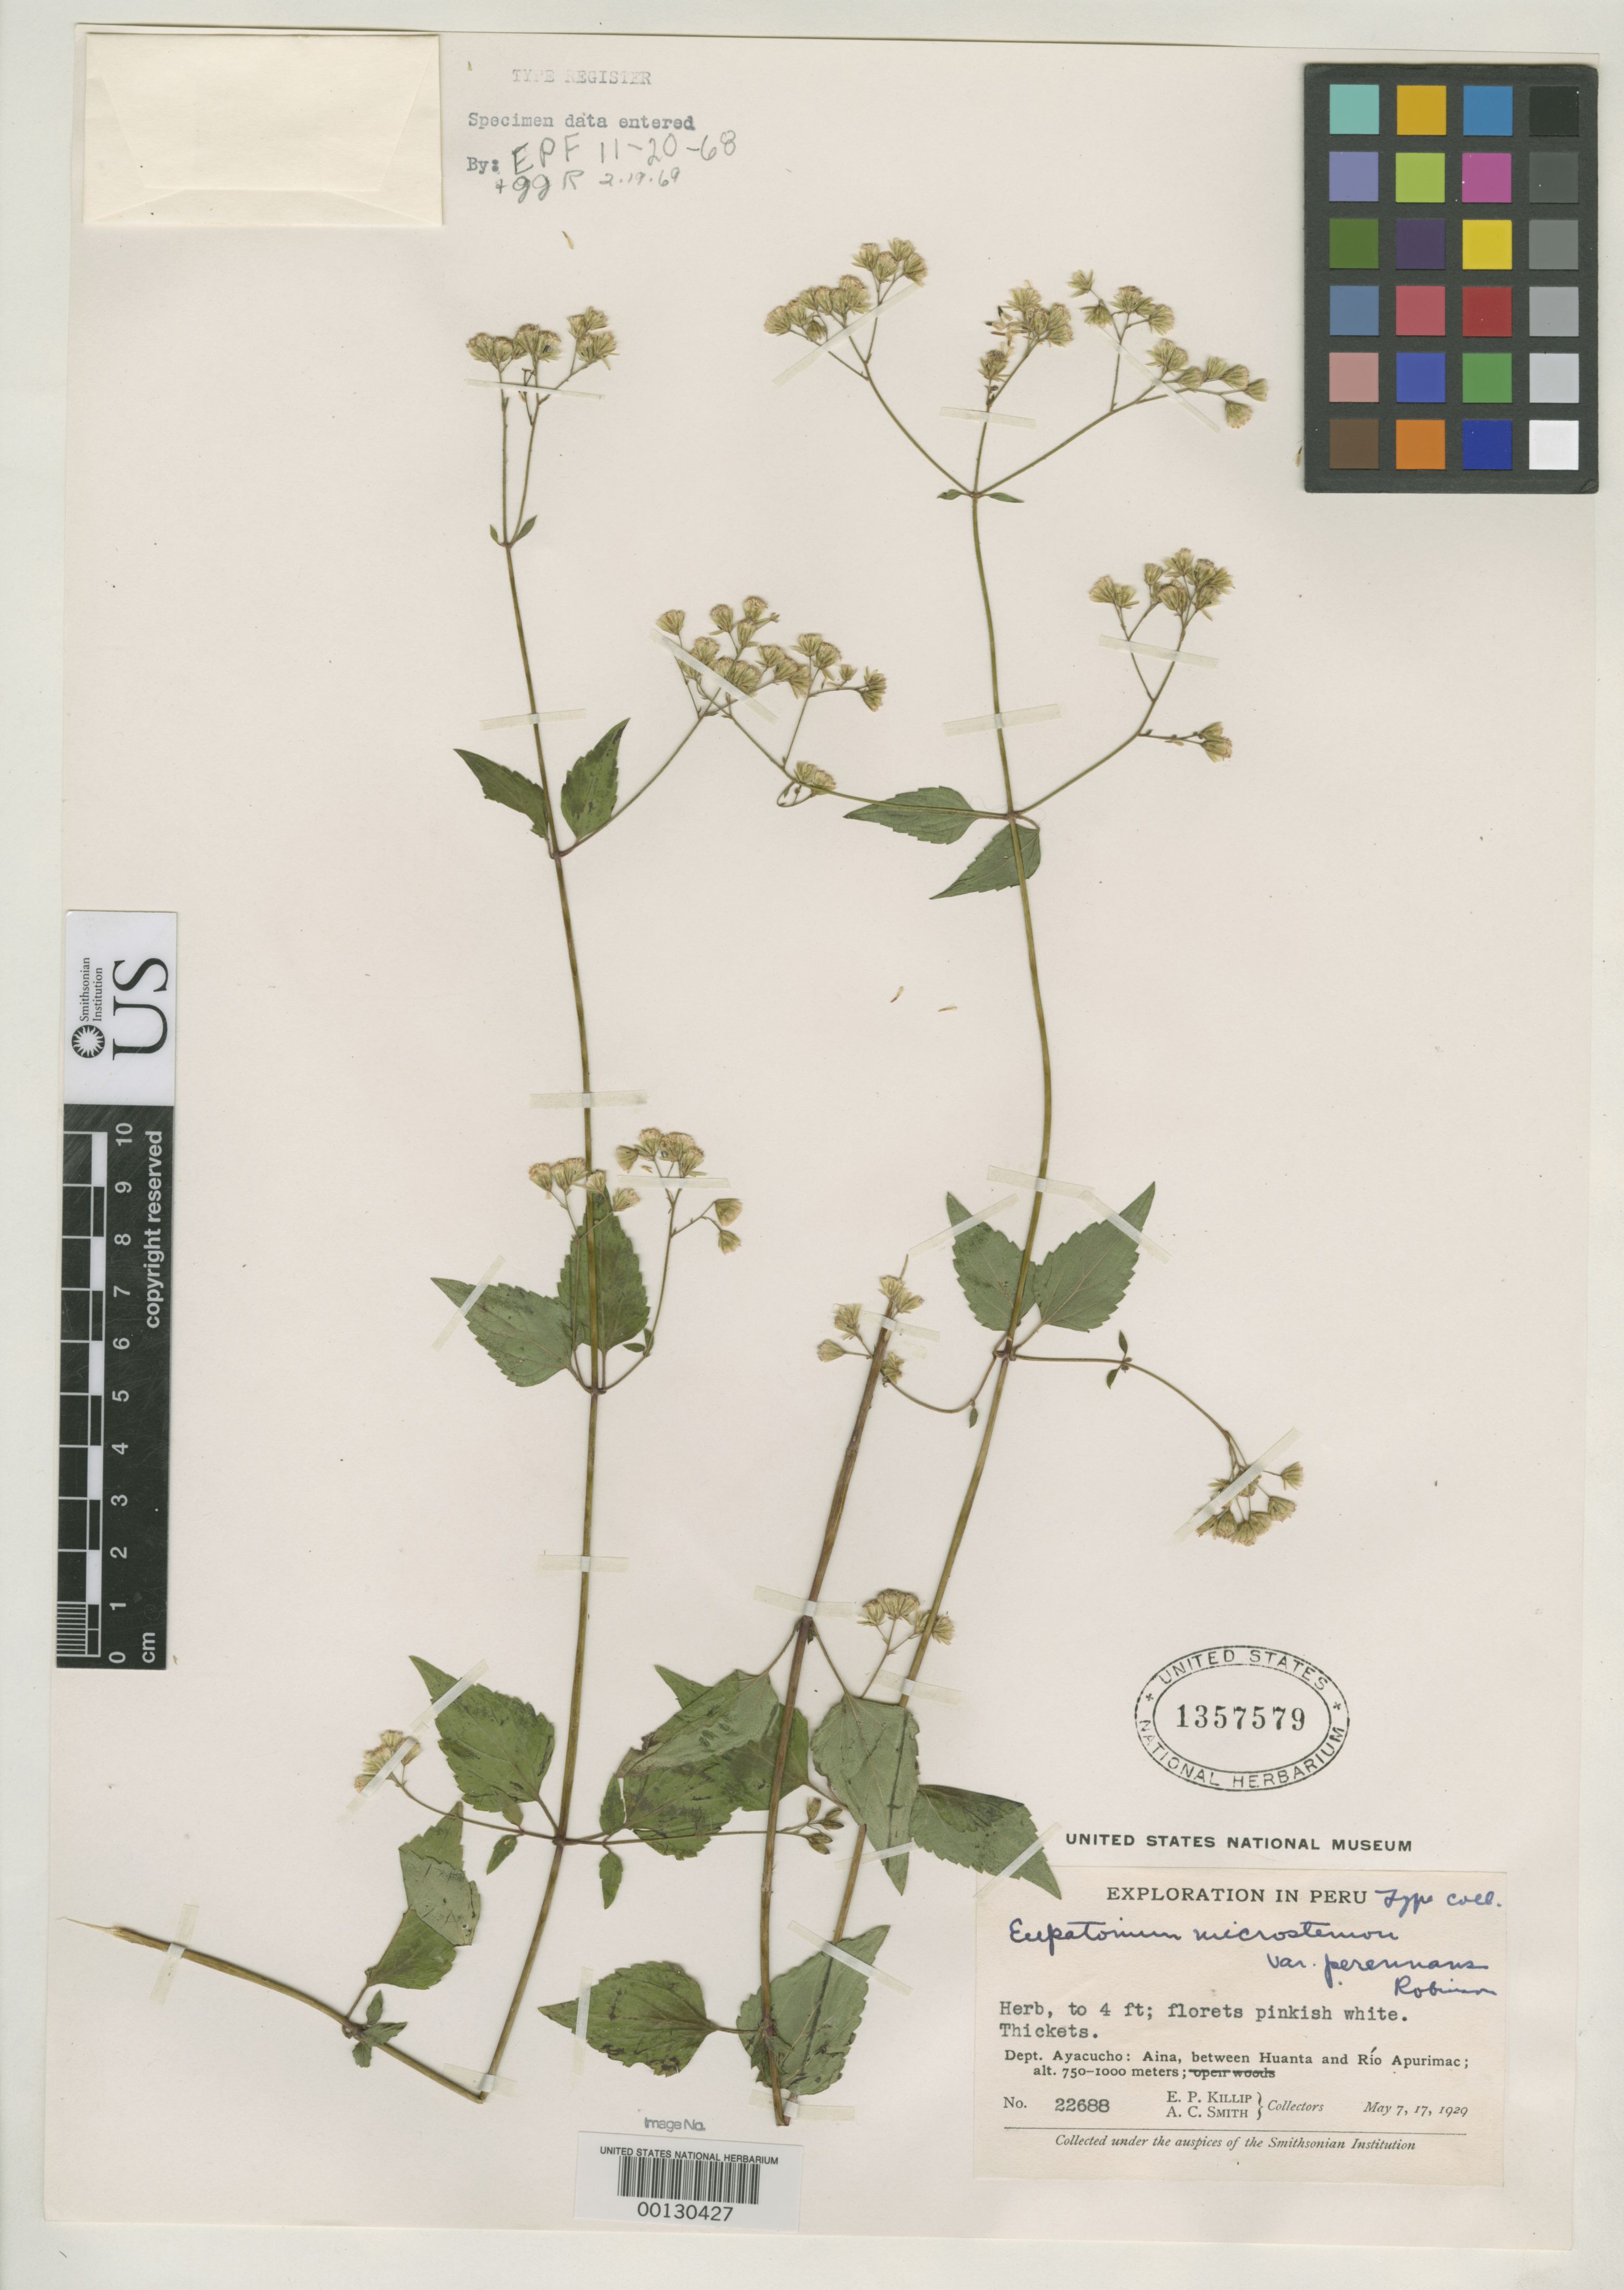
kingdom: Plantae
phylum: Tracheophyta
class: Magnoliopsida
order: Asterales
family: Asteraceae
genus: Eupatorium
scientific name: Eupatorium microstemon var. perennans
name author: B.L. Rob.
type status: Isotype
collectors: E. P. Killip & A. C. Smith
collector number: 22688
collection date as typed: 07 May 1929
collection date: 1929-05-07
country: Peru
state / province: Ayacucho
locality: Aina, between Huanta and Río Apurímac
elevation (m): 750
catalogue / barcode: US 1357579